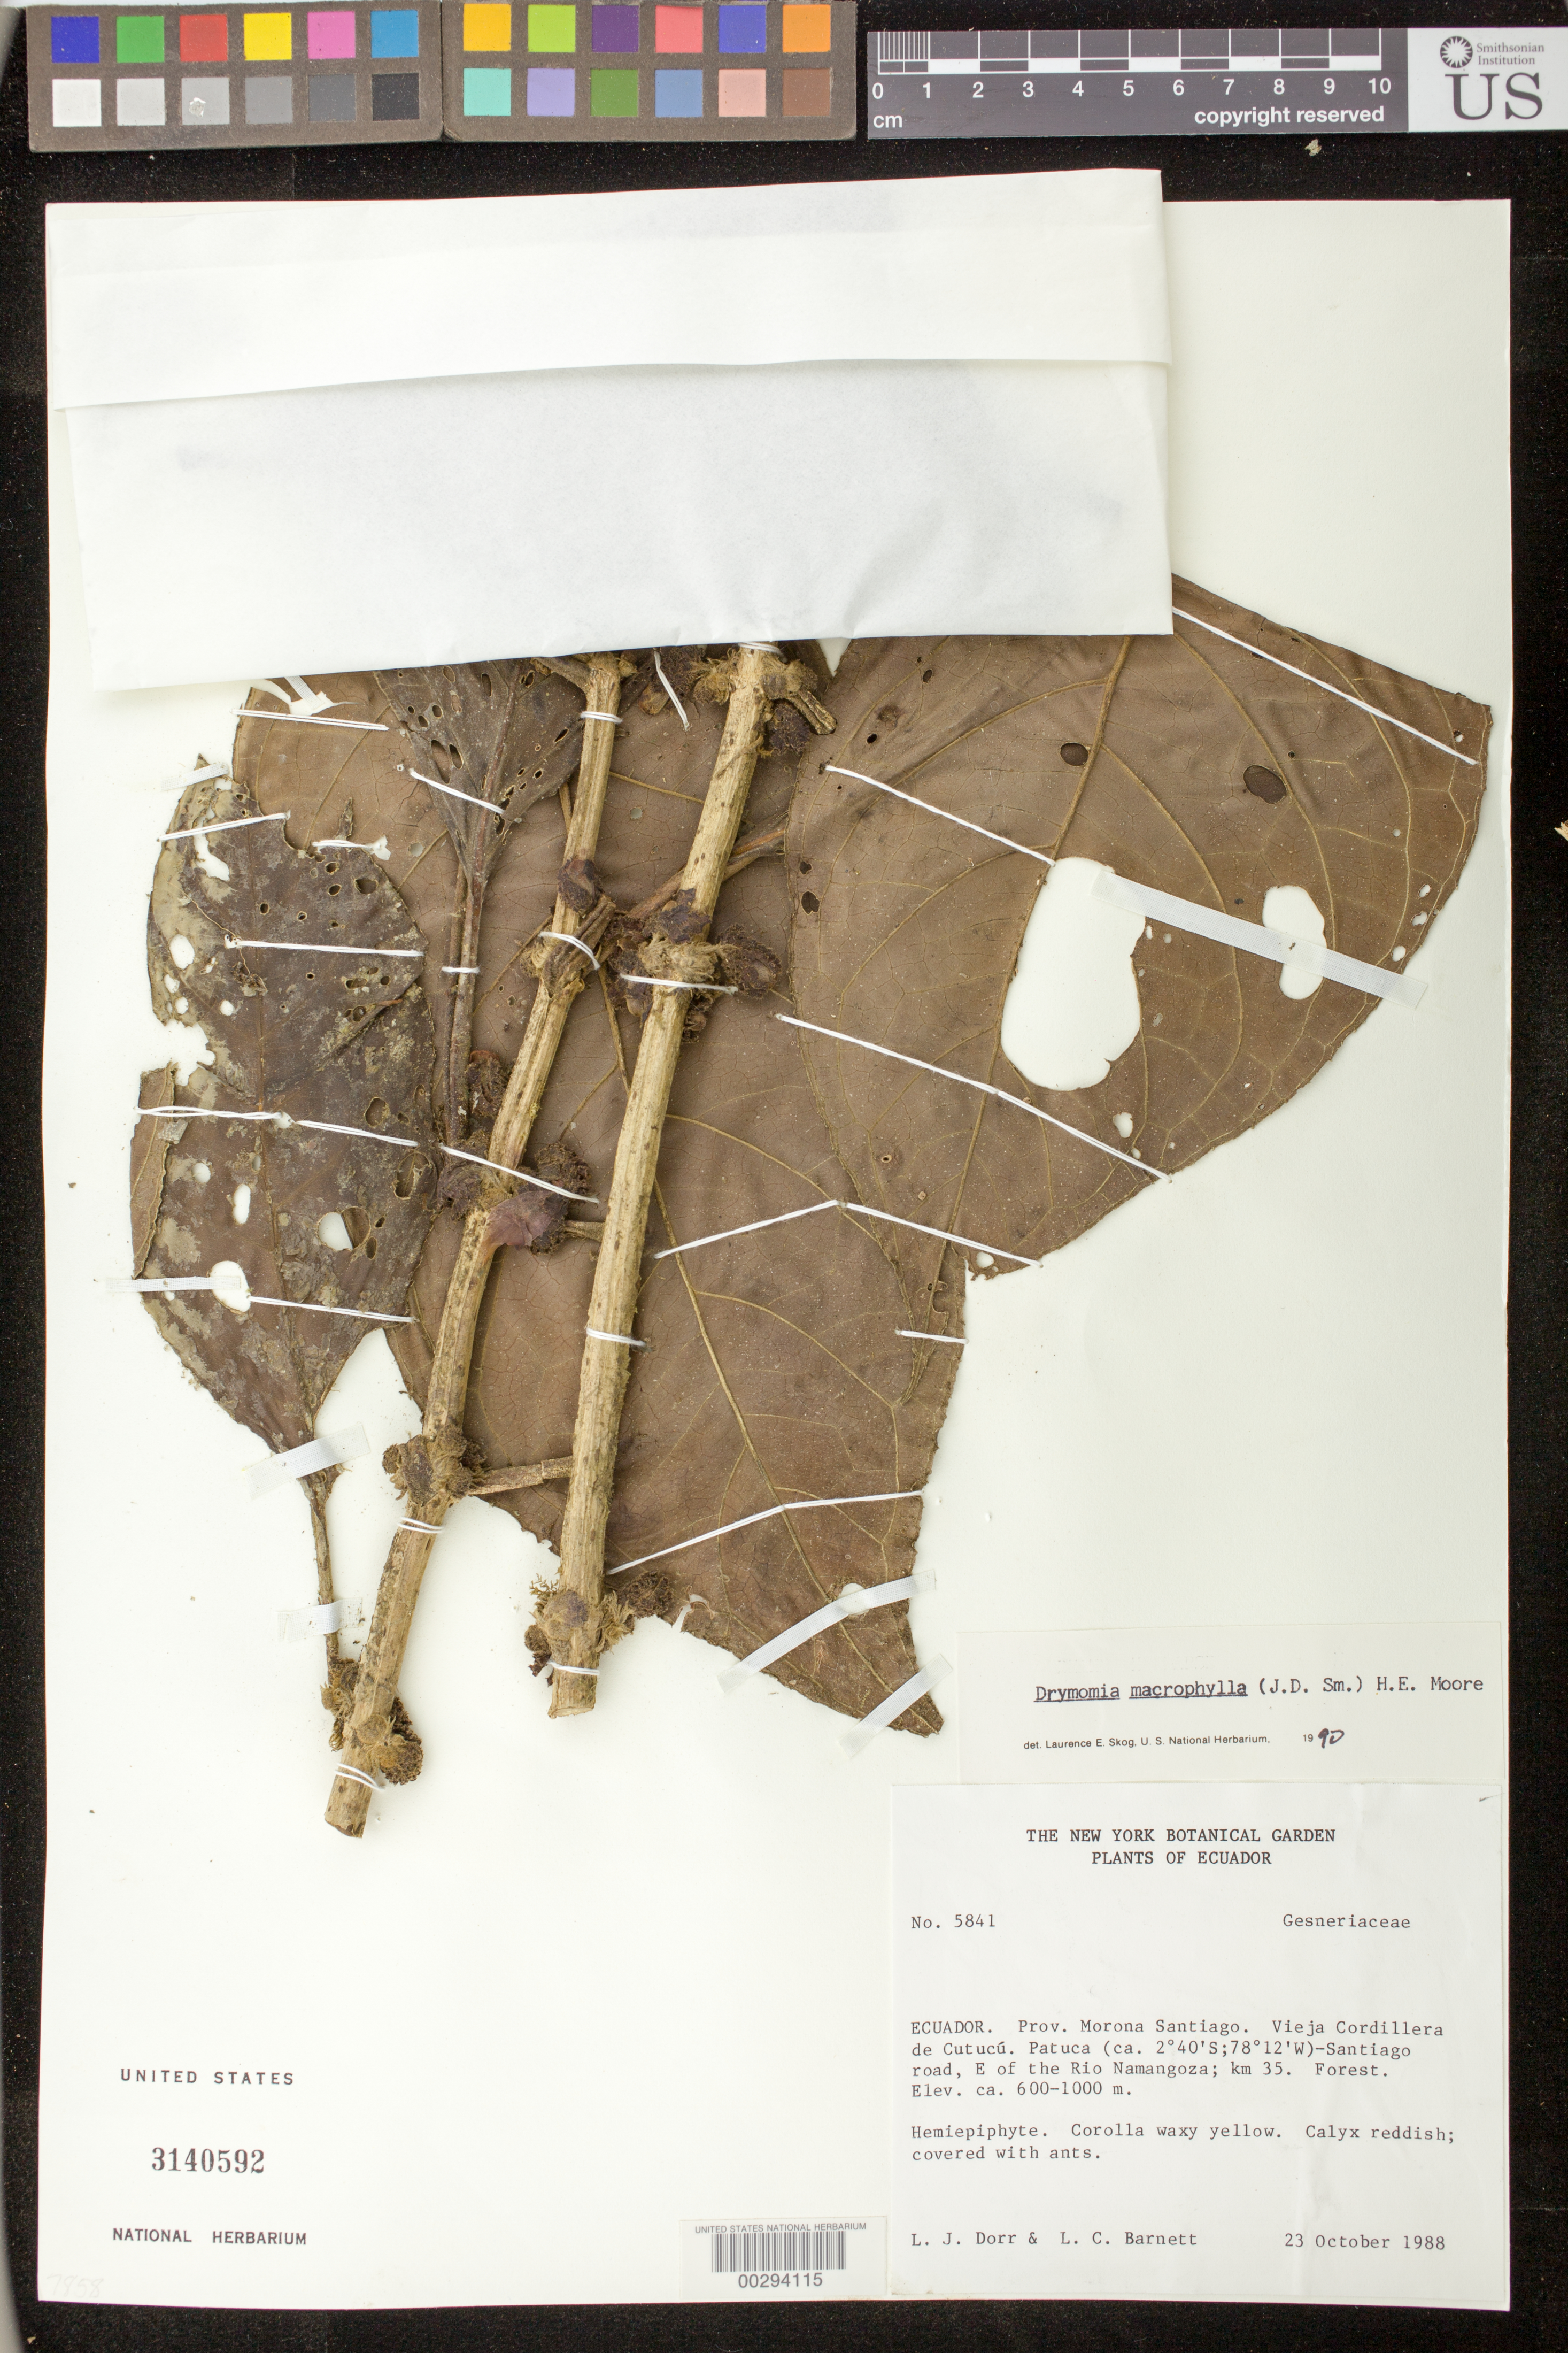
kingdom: Plantae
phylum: Tracheophyta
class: Magnoliopsida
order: Lamiales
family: Gesneriaceae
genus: Drymonia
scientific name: Drymonia peponifera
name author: J.L. Clark & Clavijo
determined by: Skog, Laurence E.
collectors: L. J. Dorr & L. C. Barnett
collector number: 5841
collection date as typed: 23 Oct 1988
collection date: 1988-10-23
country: Ecuador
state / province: Morona-Santiago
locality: Vieja Cordillera de Cutucu, Patuca-Santiago road, E of the Rio Namangoza, km 35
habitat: Forest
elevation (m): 600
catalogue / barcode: US 3140592